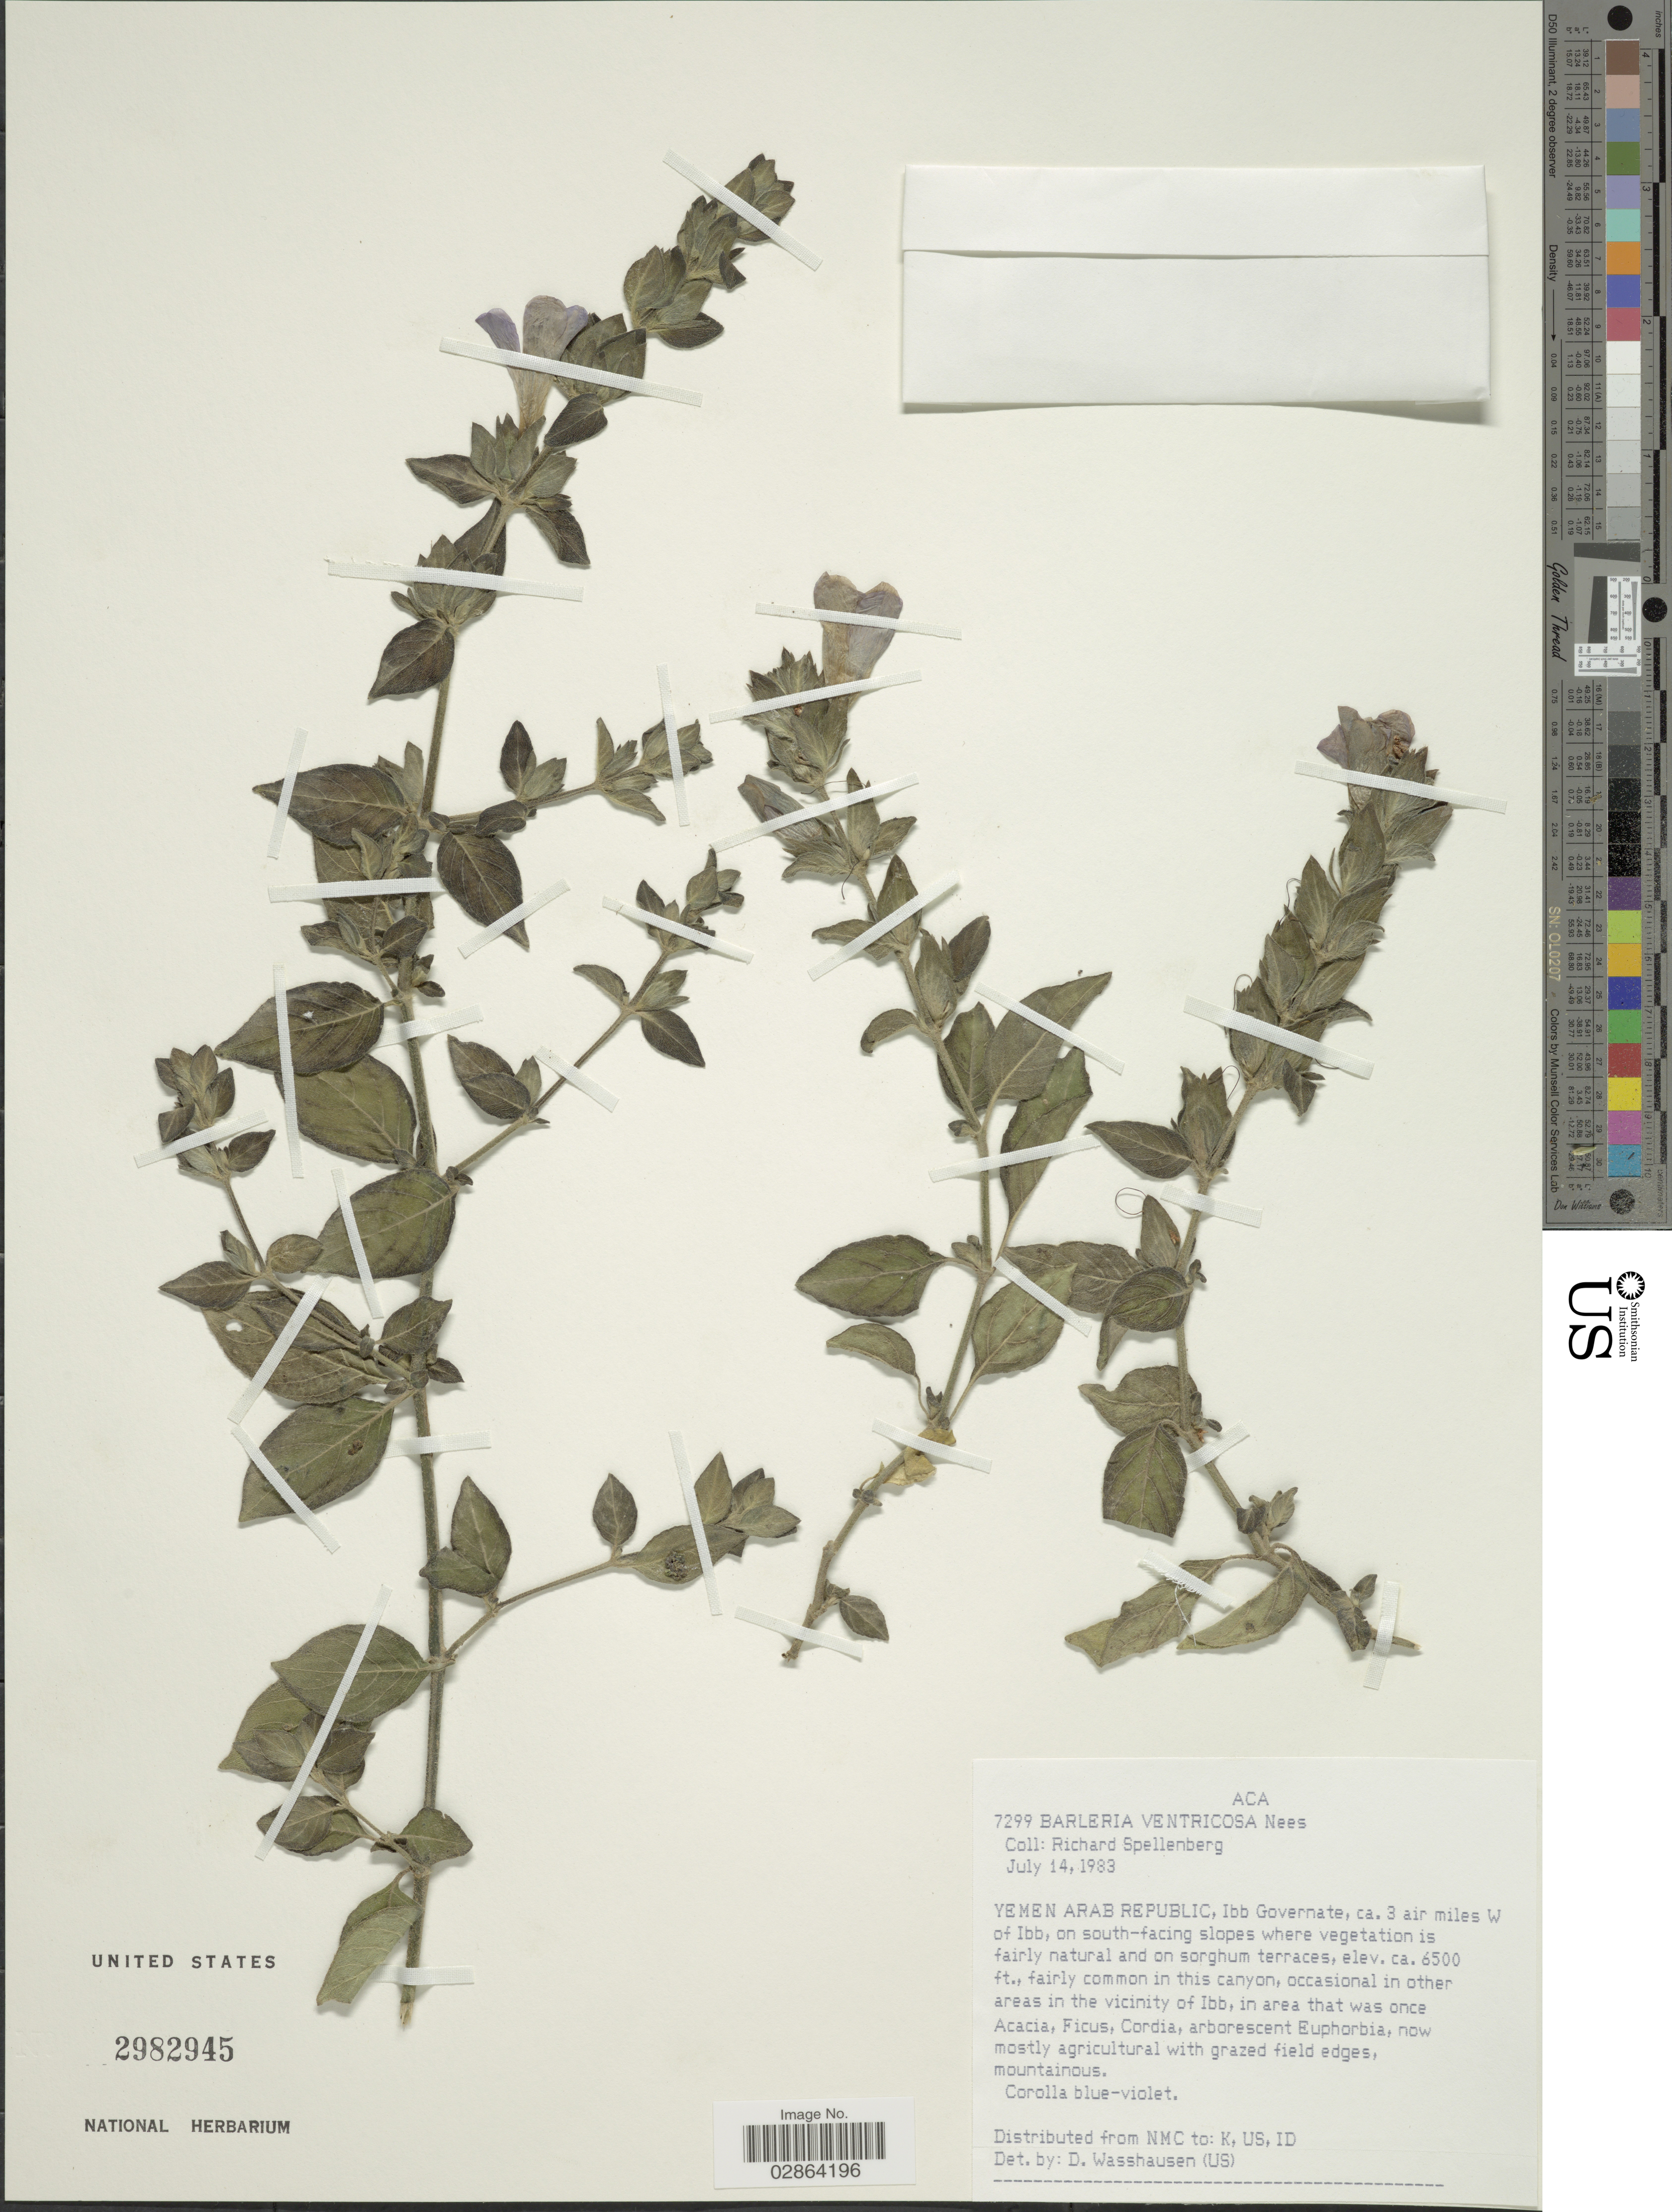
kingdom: Plantae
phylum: Tracheophyta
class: Magnoliopsida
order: Lamiales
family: Acanthaceae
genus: Barleria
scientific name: Barleria ventricosa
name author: Hochst. ex Nees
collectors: R. Spellenberg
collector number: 7299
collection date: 1983-07-14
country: Yemen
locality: Yemen Arab Republic, Ibb Governate, ca. 3 air miles W of Ibb.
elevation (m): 1981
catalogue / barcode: US 2982945